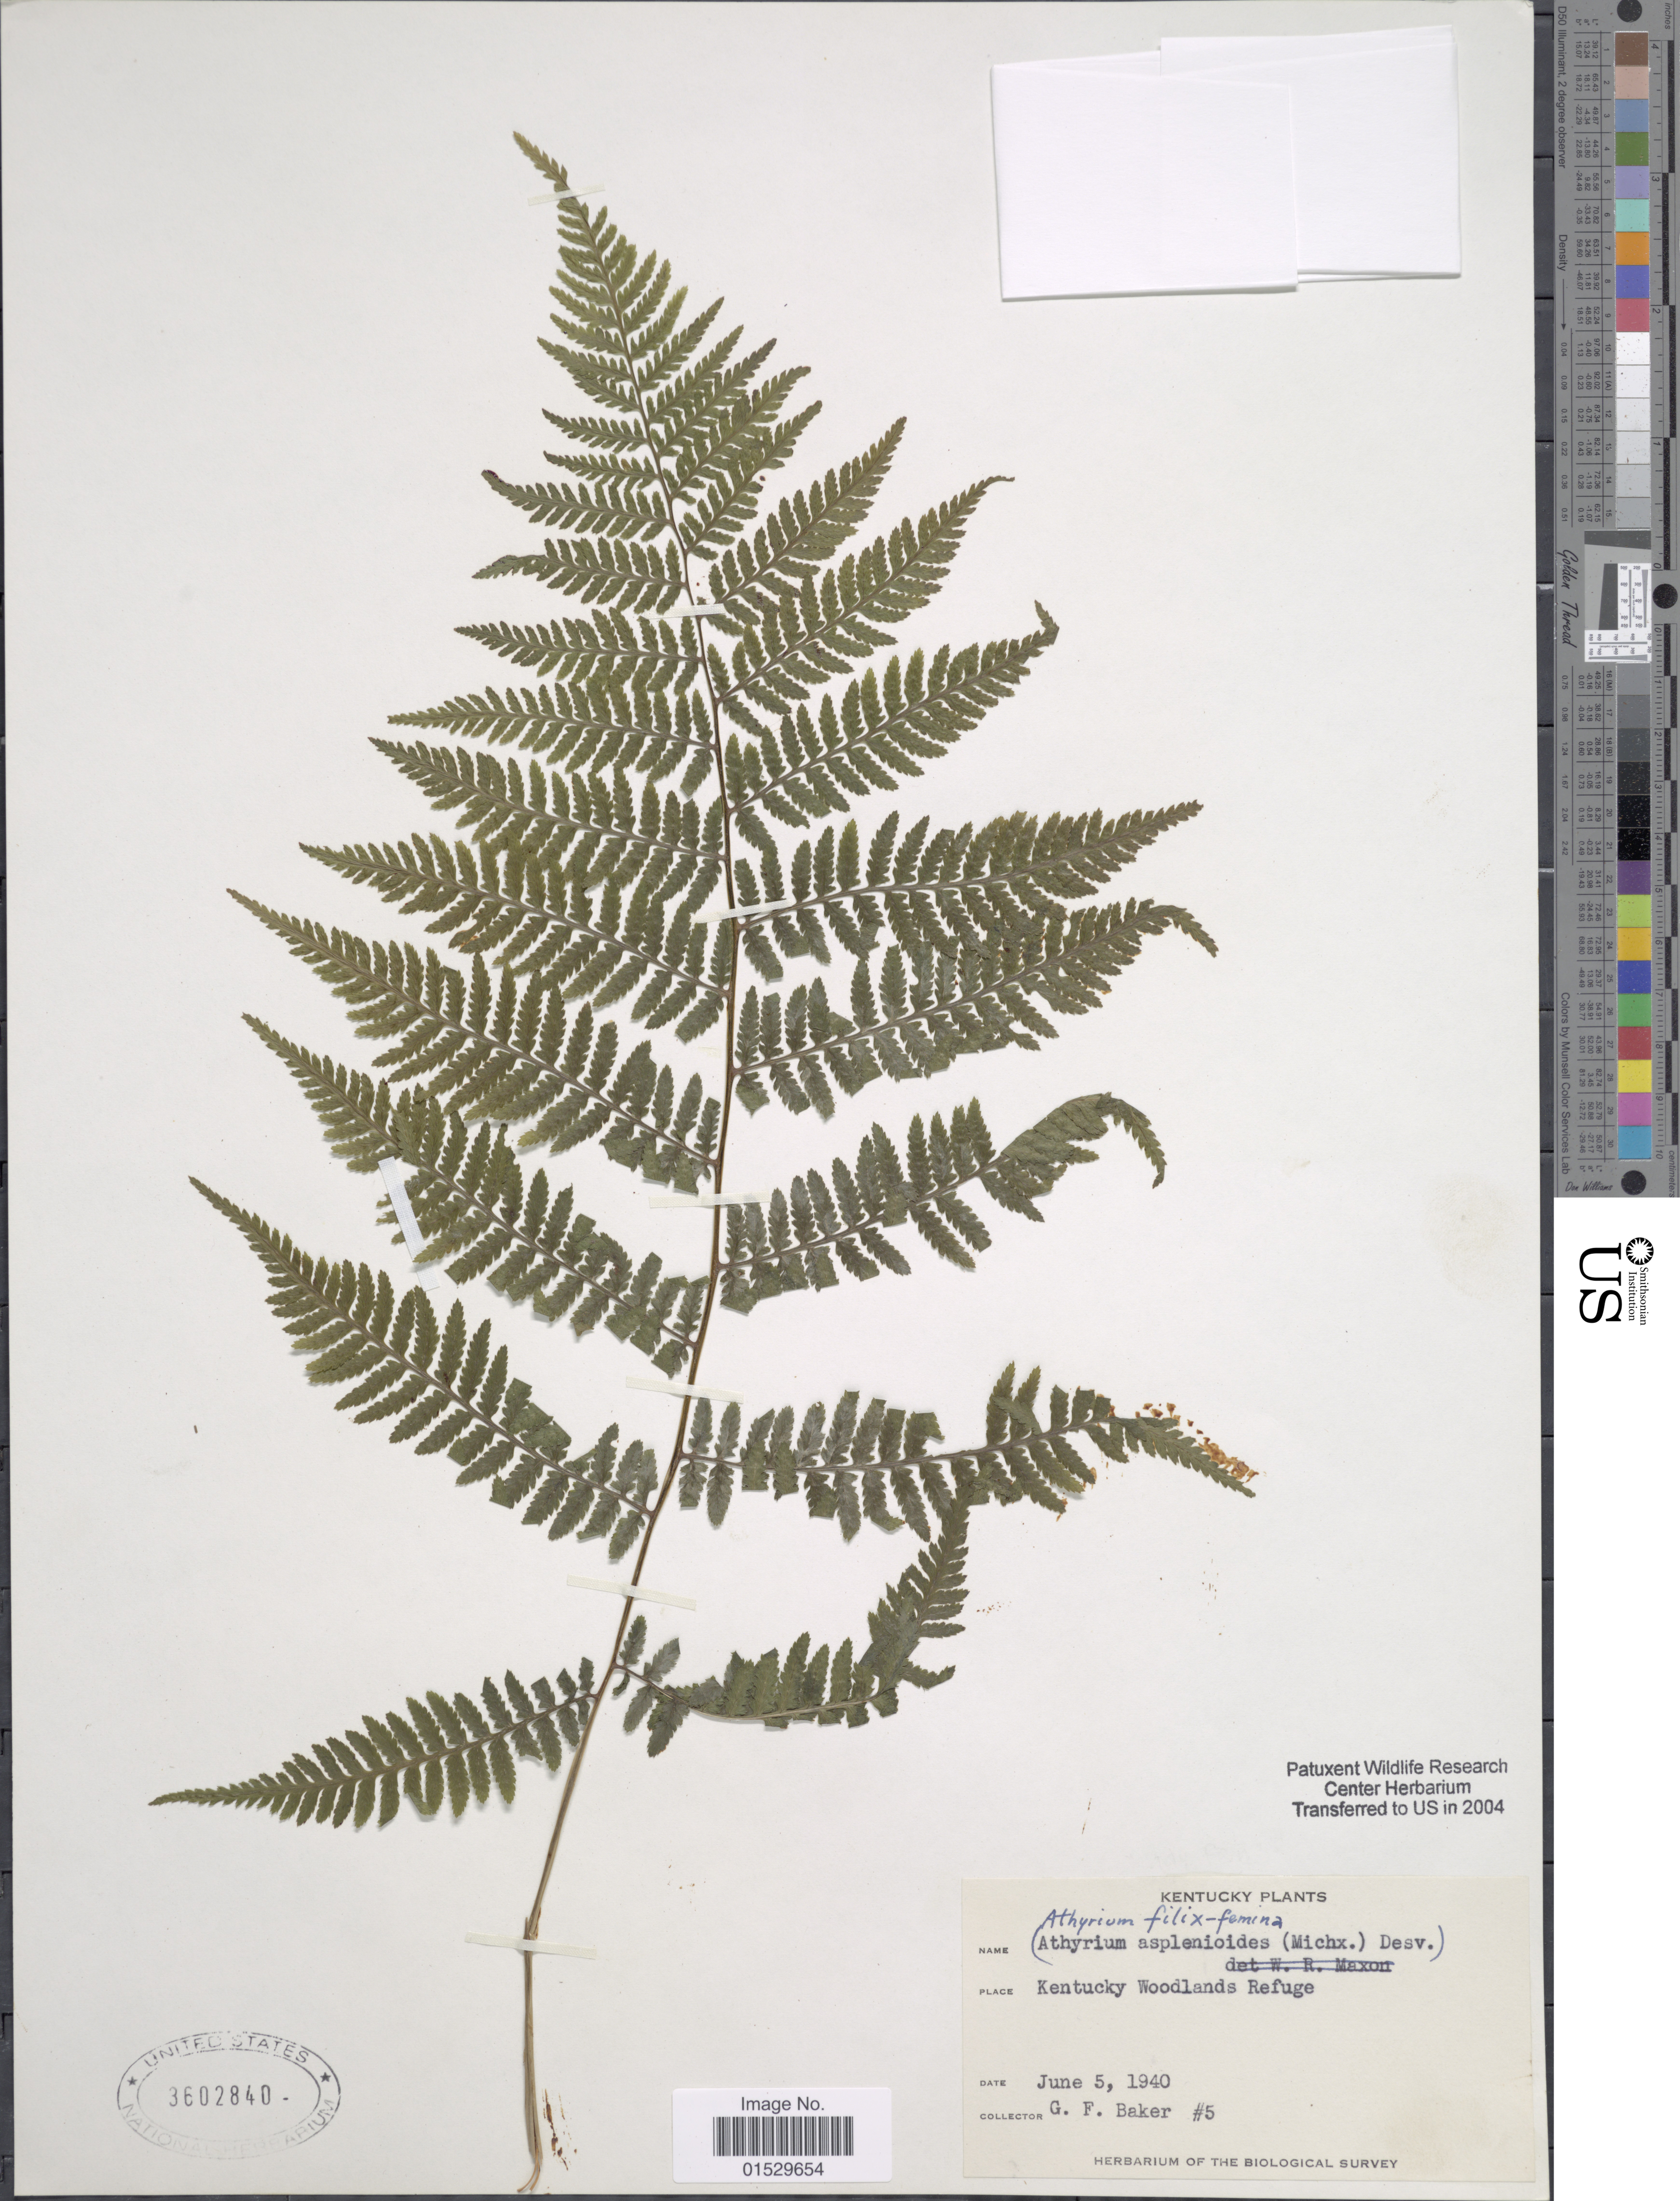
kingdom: Plantae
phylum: Tracheophyta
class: Polypodiopsida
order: Polypodiales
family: Athyriaceae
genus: Athyrium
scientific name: Athyrium filix-femina subsp. asplenioides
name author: (Michx.) Hultén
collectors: G. Baker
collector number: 5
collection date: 1940-06-05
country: United States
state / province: Kentucky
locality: Kentucky Woodlands Refuge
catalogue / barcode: US 3602840